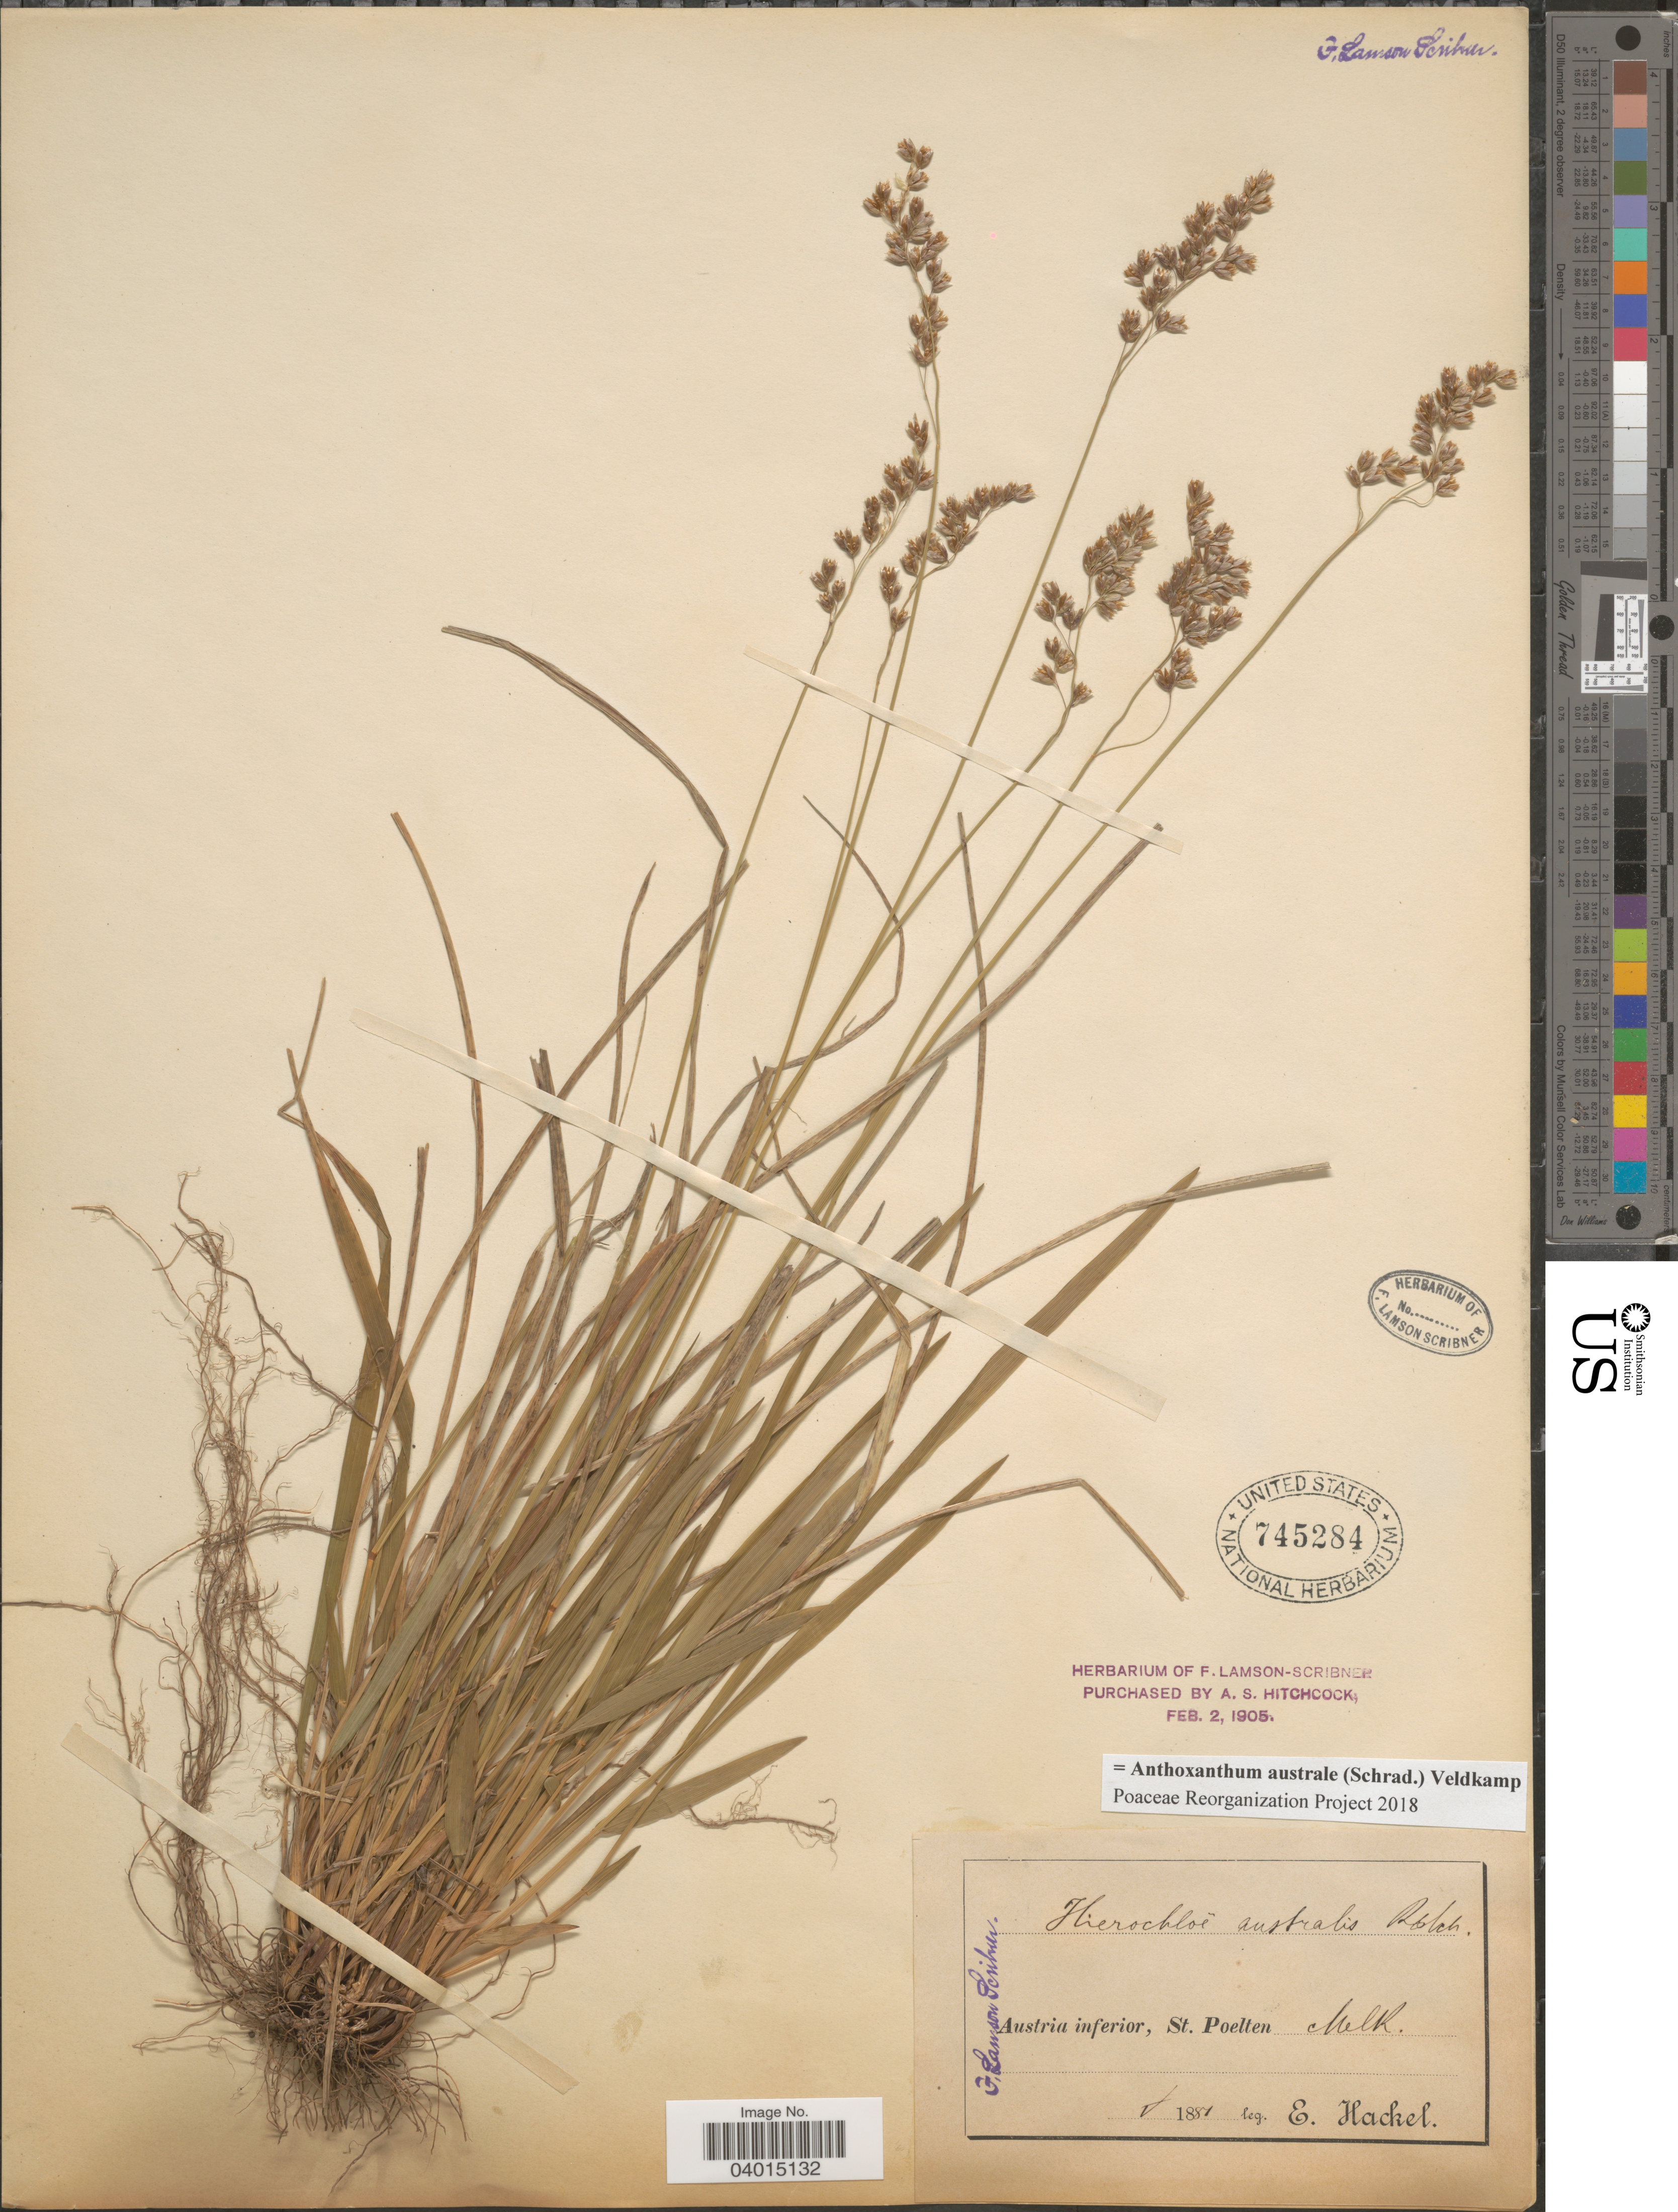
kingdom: Plantae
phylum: Tracheophyta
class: Liliopsida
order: Poales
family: Poaceae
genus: Anthoxanthum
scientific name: Anthoxanthum australe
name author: (Schrad.) Veldkamp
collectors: E. Hackel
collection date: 1881-05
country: Austria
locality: Austria inferior, St. Poelten Melk.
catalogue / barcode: US 745284